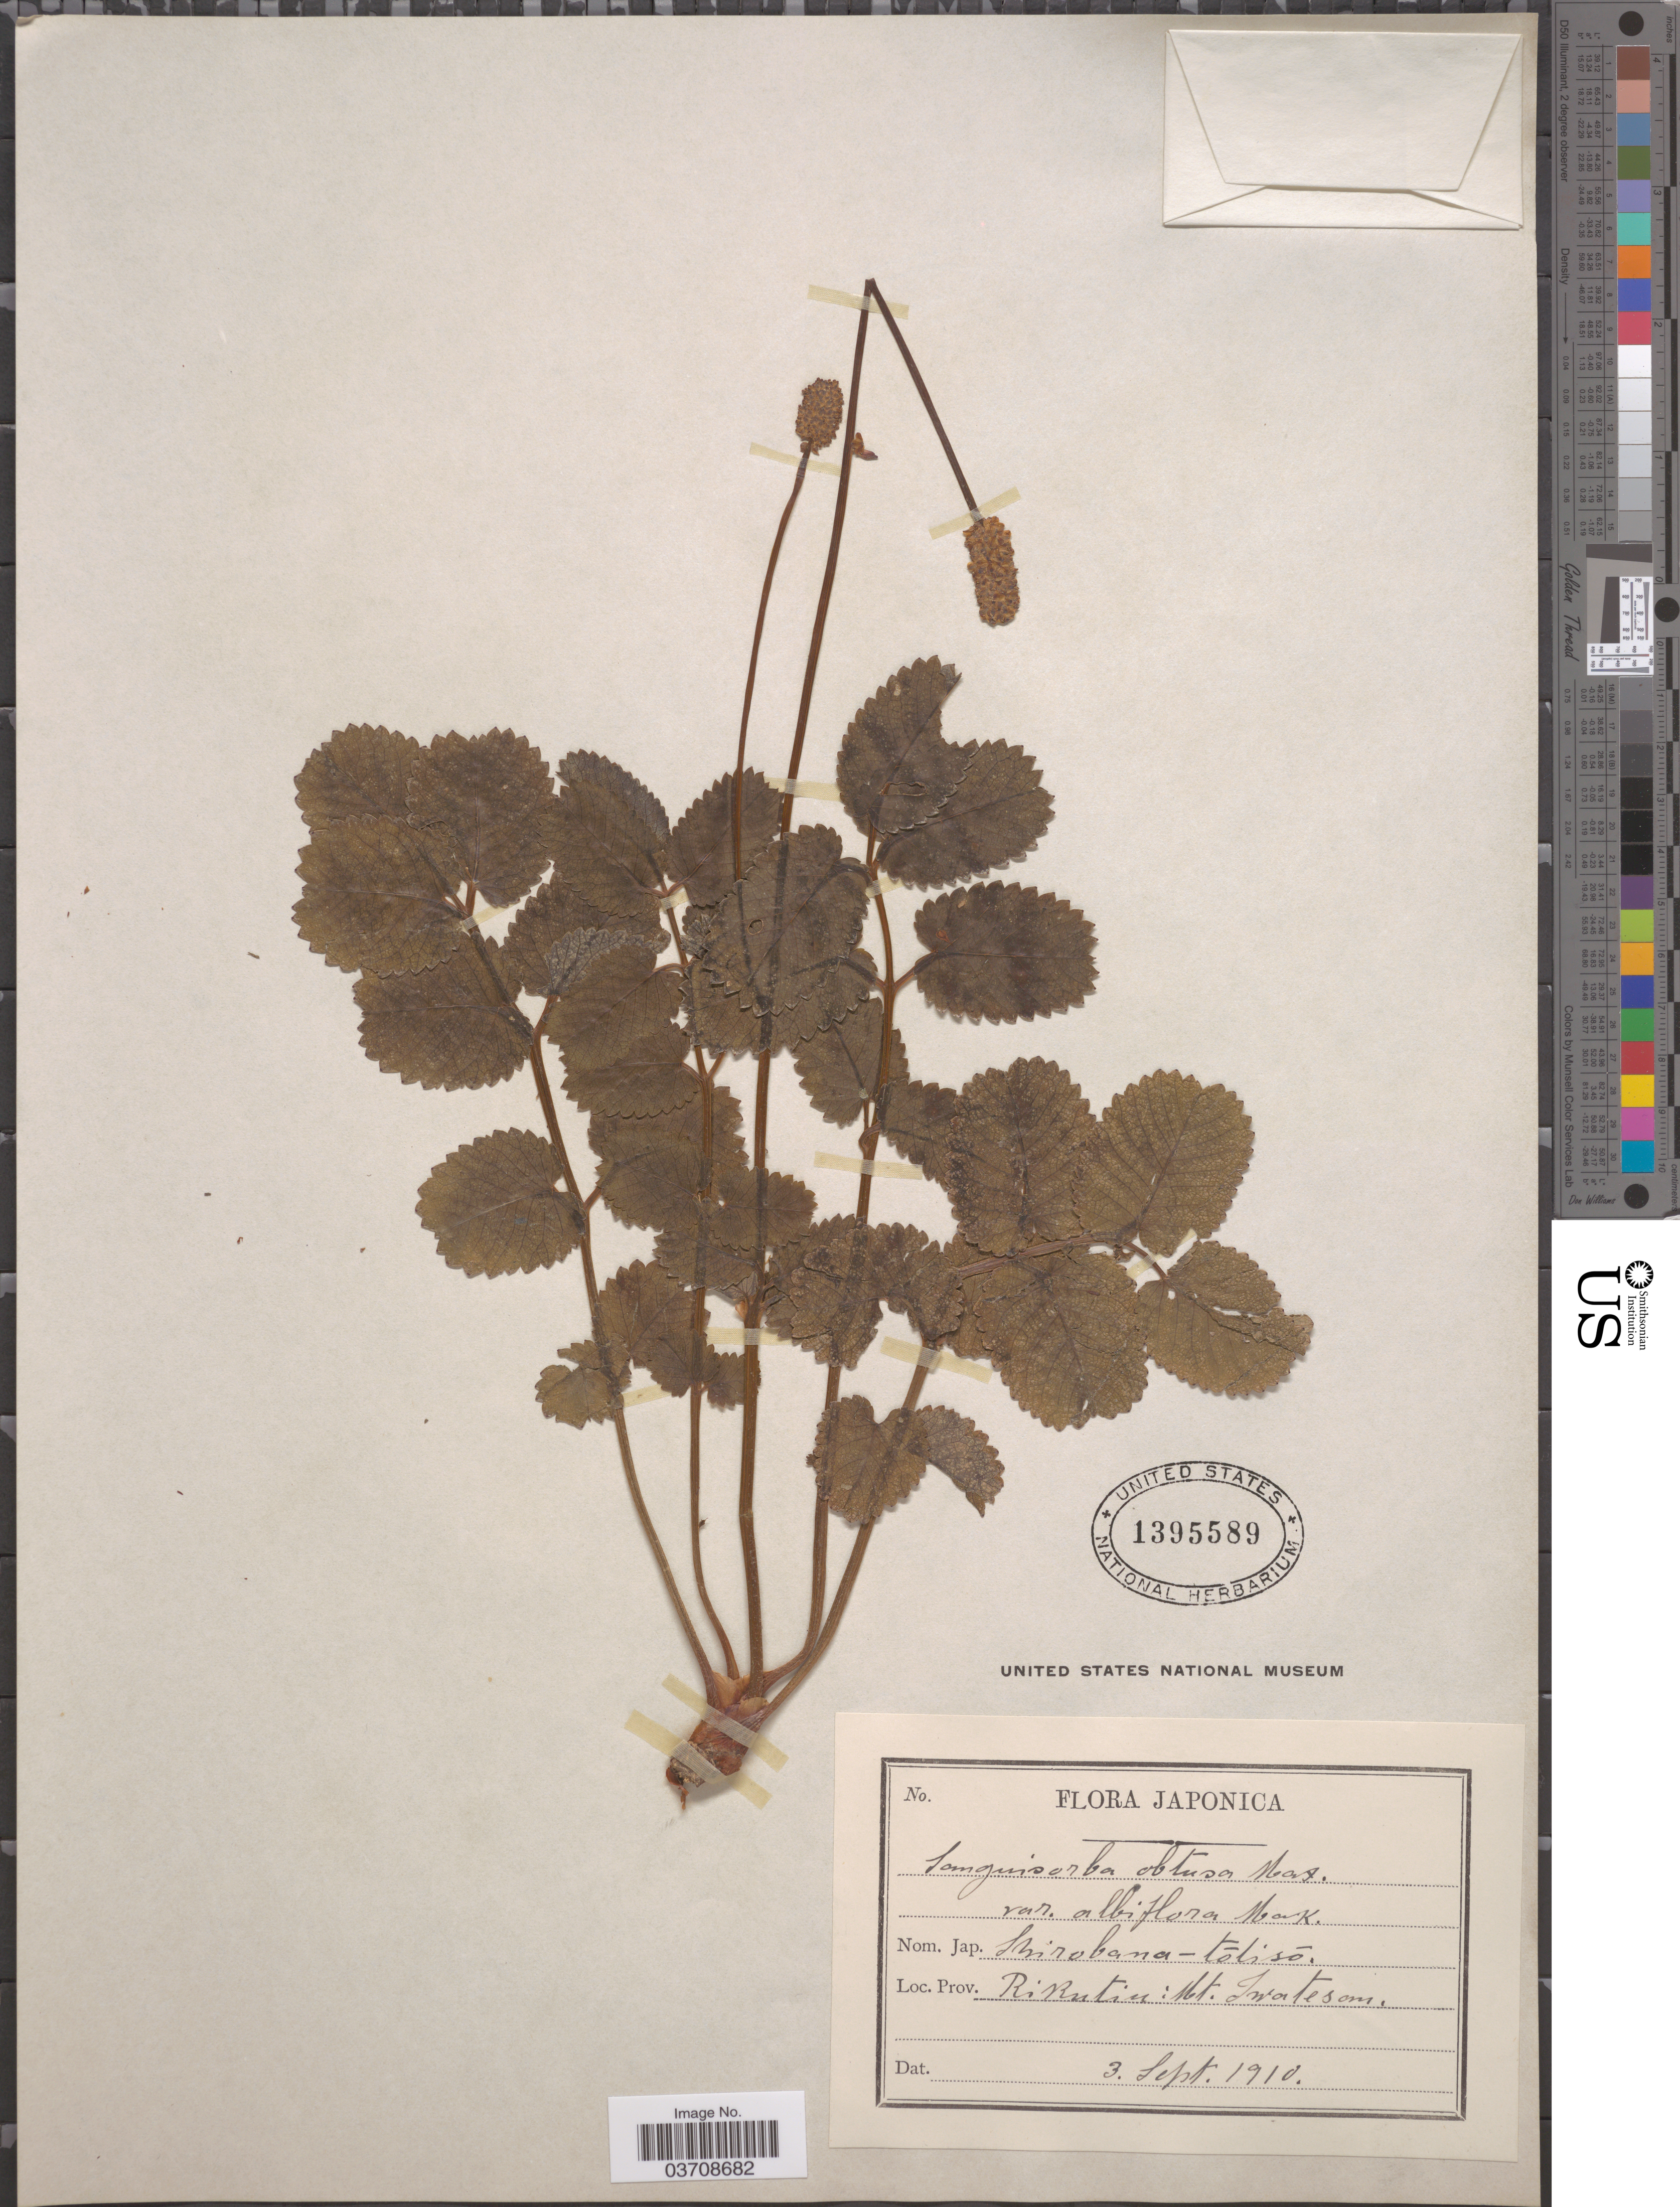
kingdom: Plantae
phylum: Tracheophyta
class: Magnoliopsida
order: Rosales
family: Rosaceae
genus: Sanguisorba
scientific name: Sanguisorba obtusa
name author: Maxim.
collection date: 1910-09-03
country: Japan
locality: Prov. Rikutiu: Mt. Iwatesan.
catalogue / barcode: US 1395589